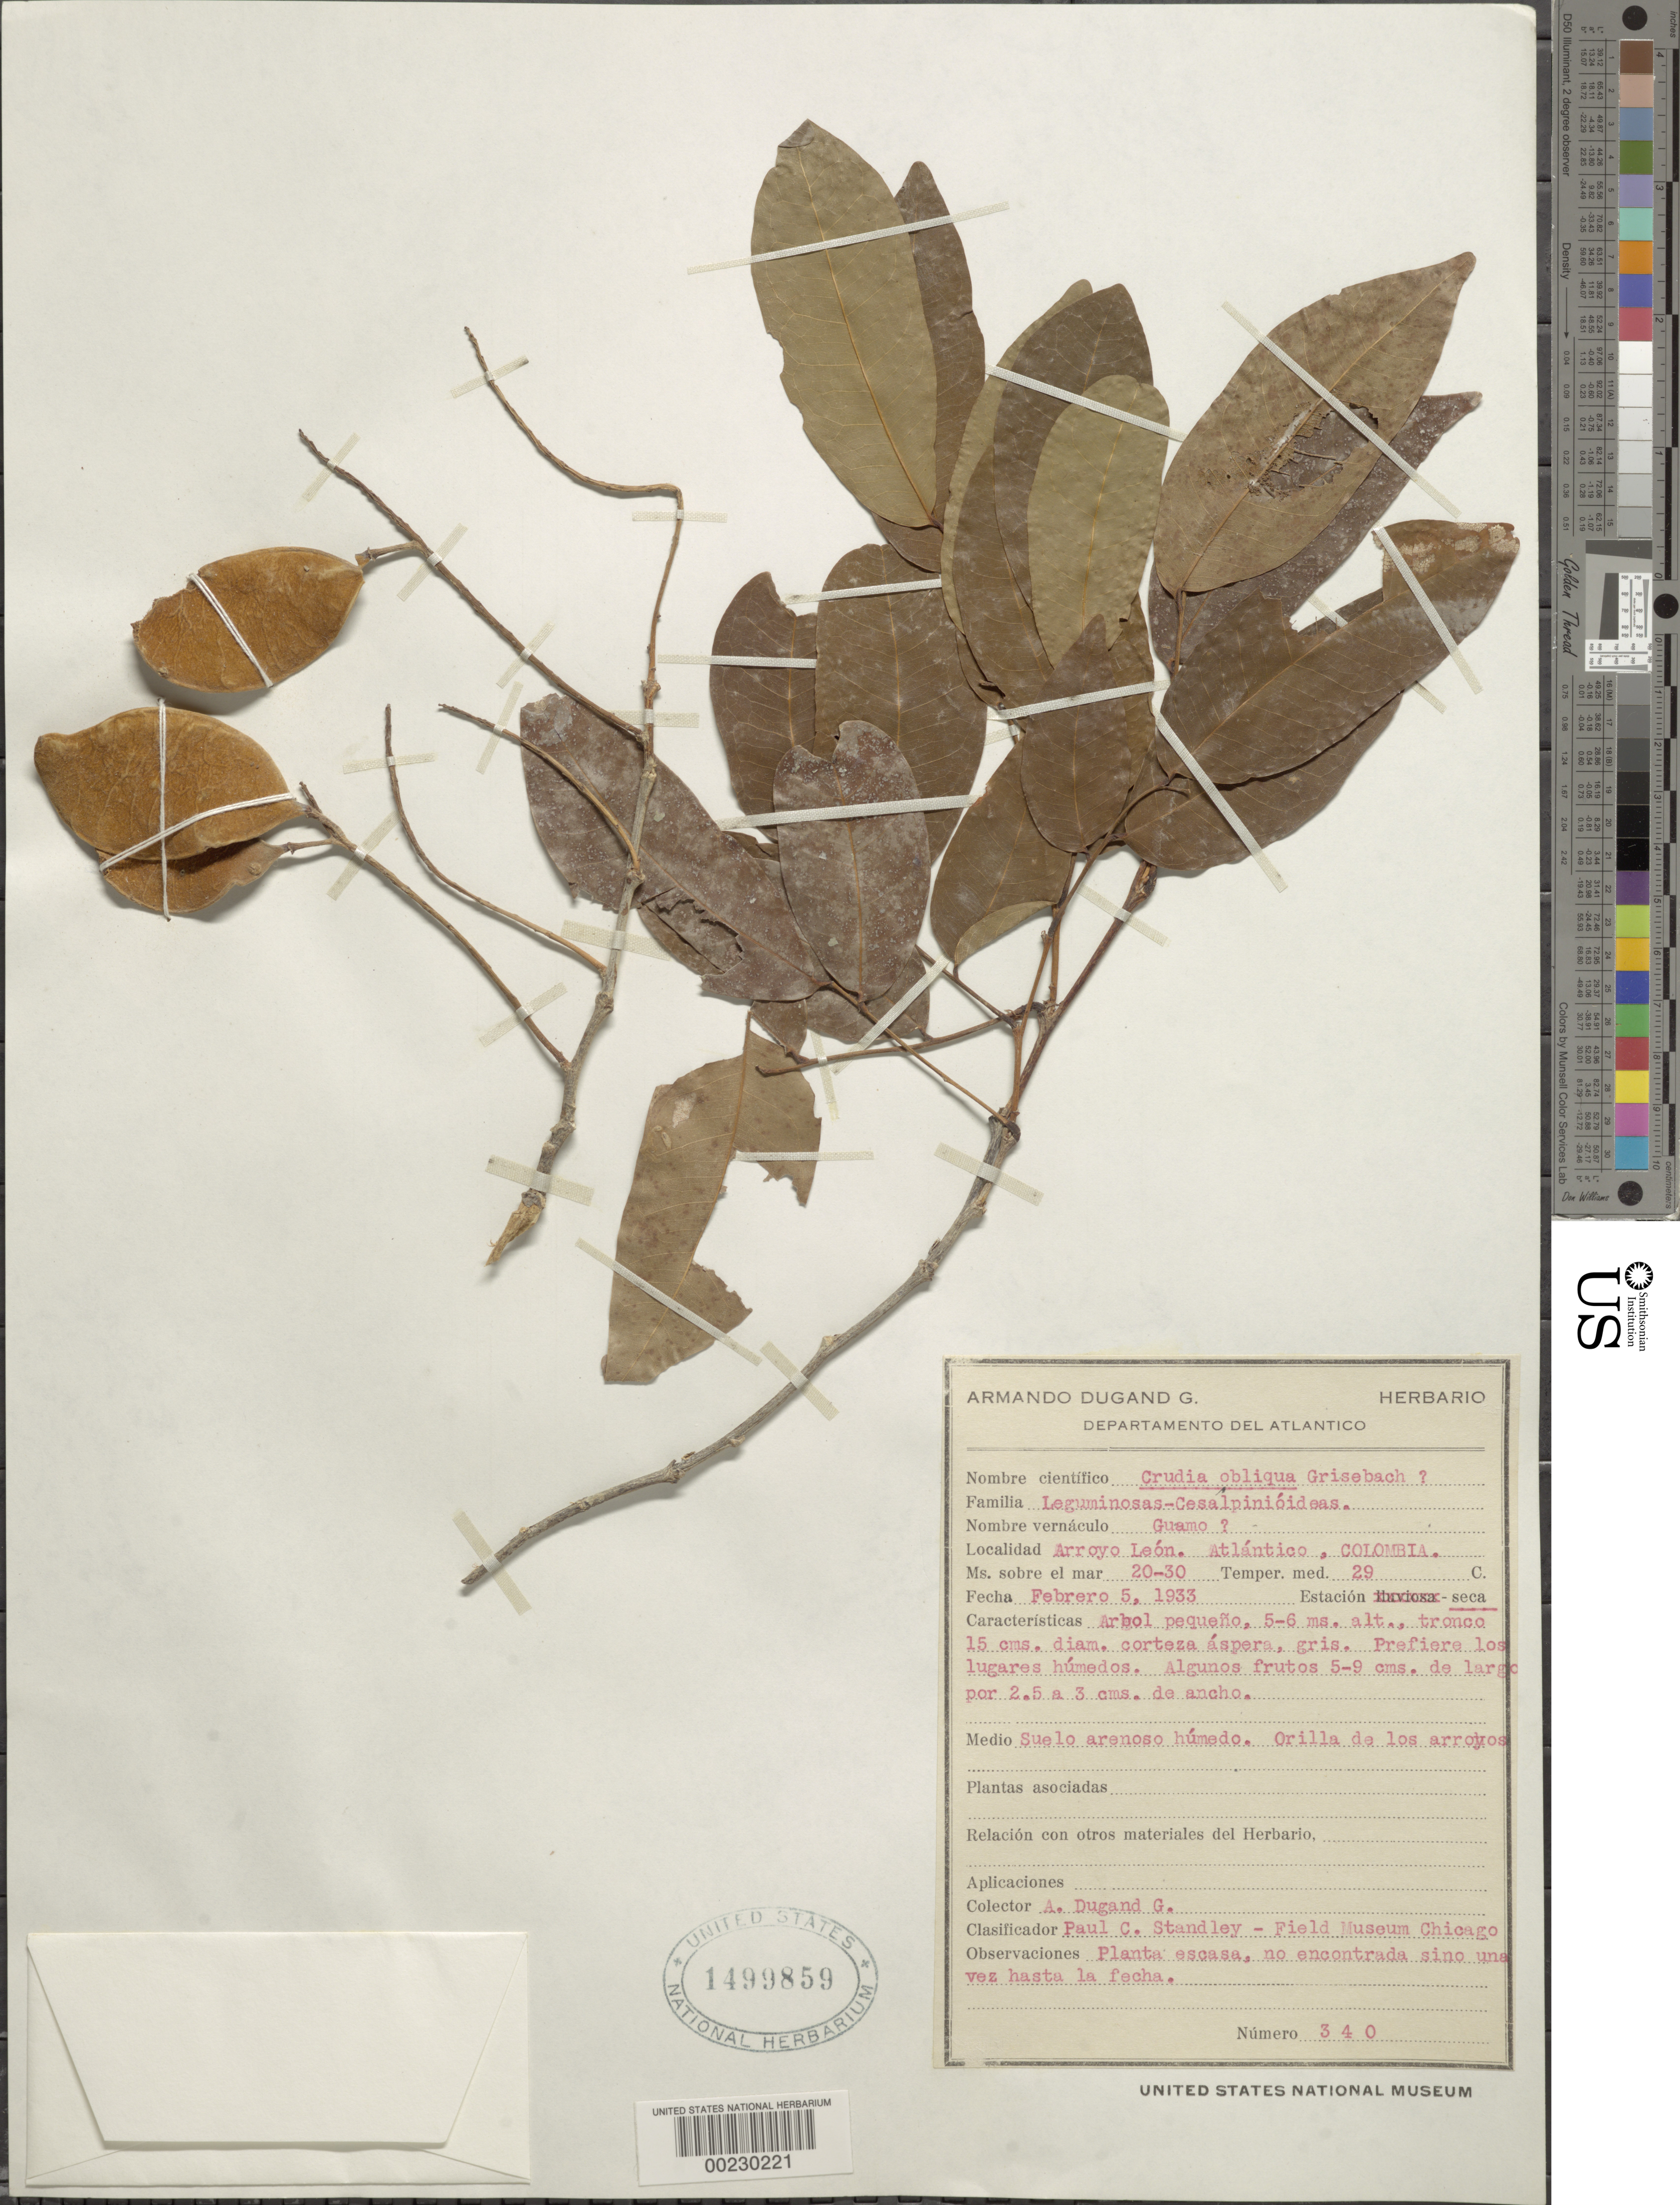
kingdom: Plantae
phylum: Tracheophyta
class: Magnoliopsida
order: Fabales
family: Fabaceae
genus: Crudia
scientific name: Crudia sp.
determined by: Strong, Mark T., (BOT), Smithsonian Institution - National Museum of Natural History (UNITED STATES)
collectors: A. Dugand G.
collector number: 340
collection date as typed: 05 Feb 1933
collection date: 1933-02-05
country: Colombia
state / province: Atlántico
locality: Arroyo Leon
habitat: Wet sandy ground; bank of arryos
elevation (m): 20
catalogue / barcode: US 1499859